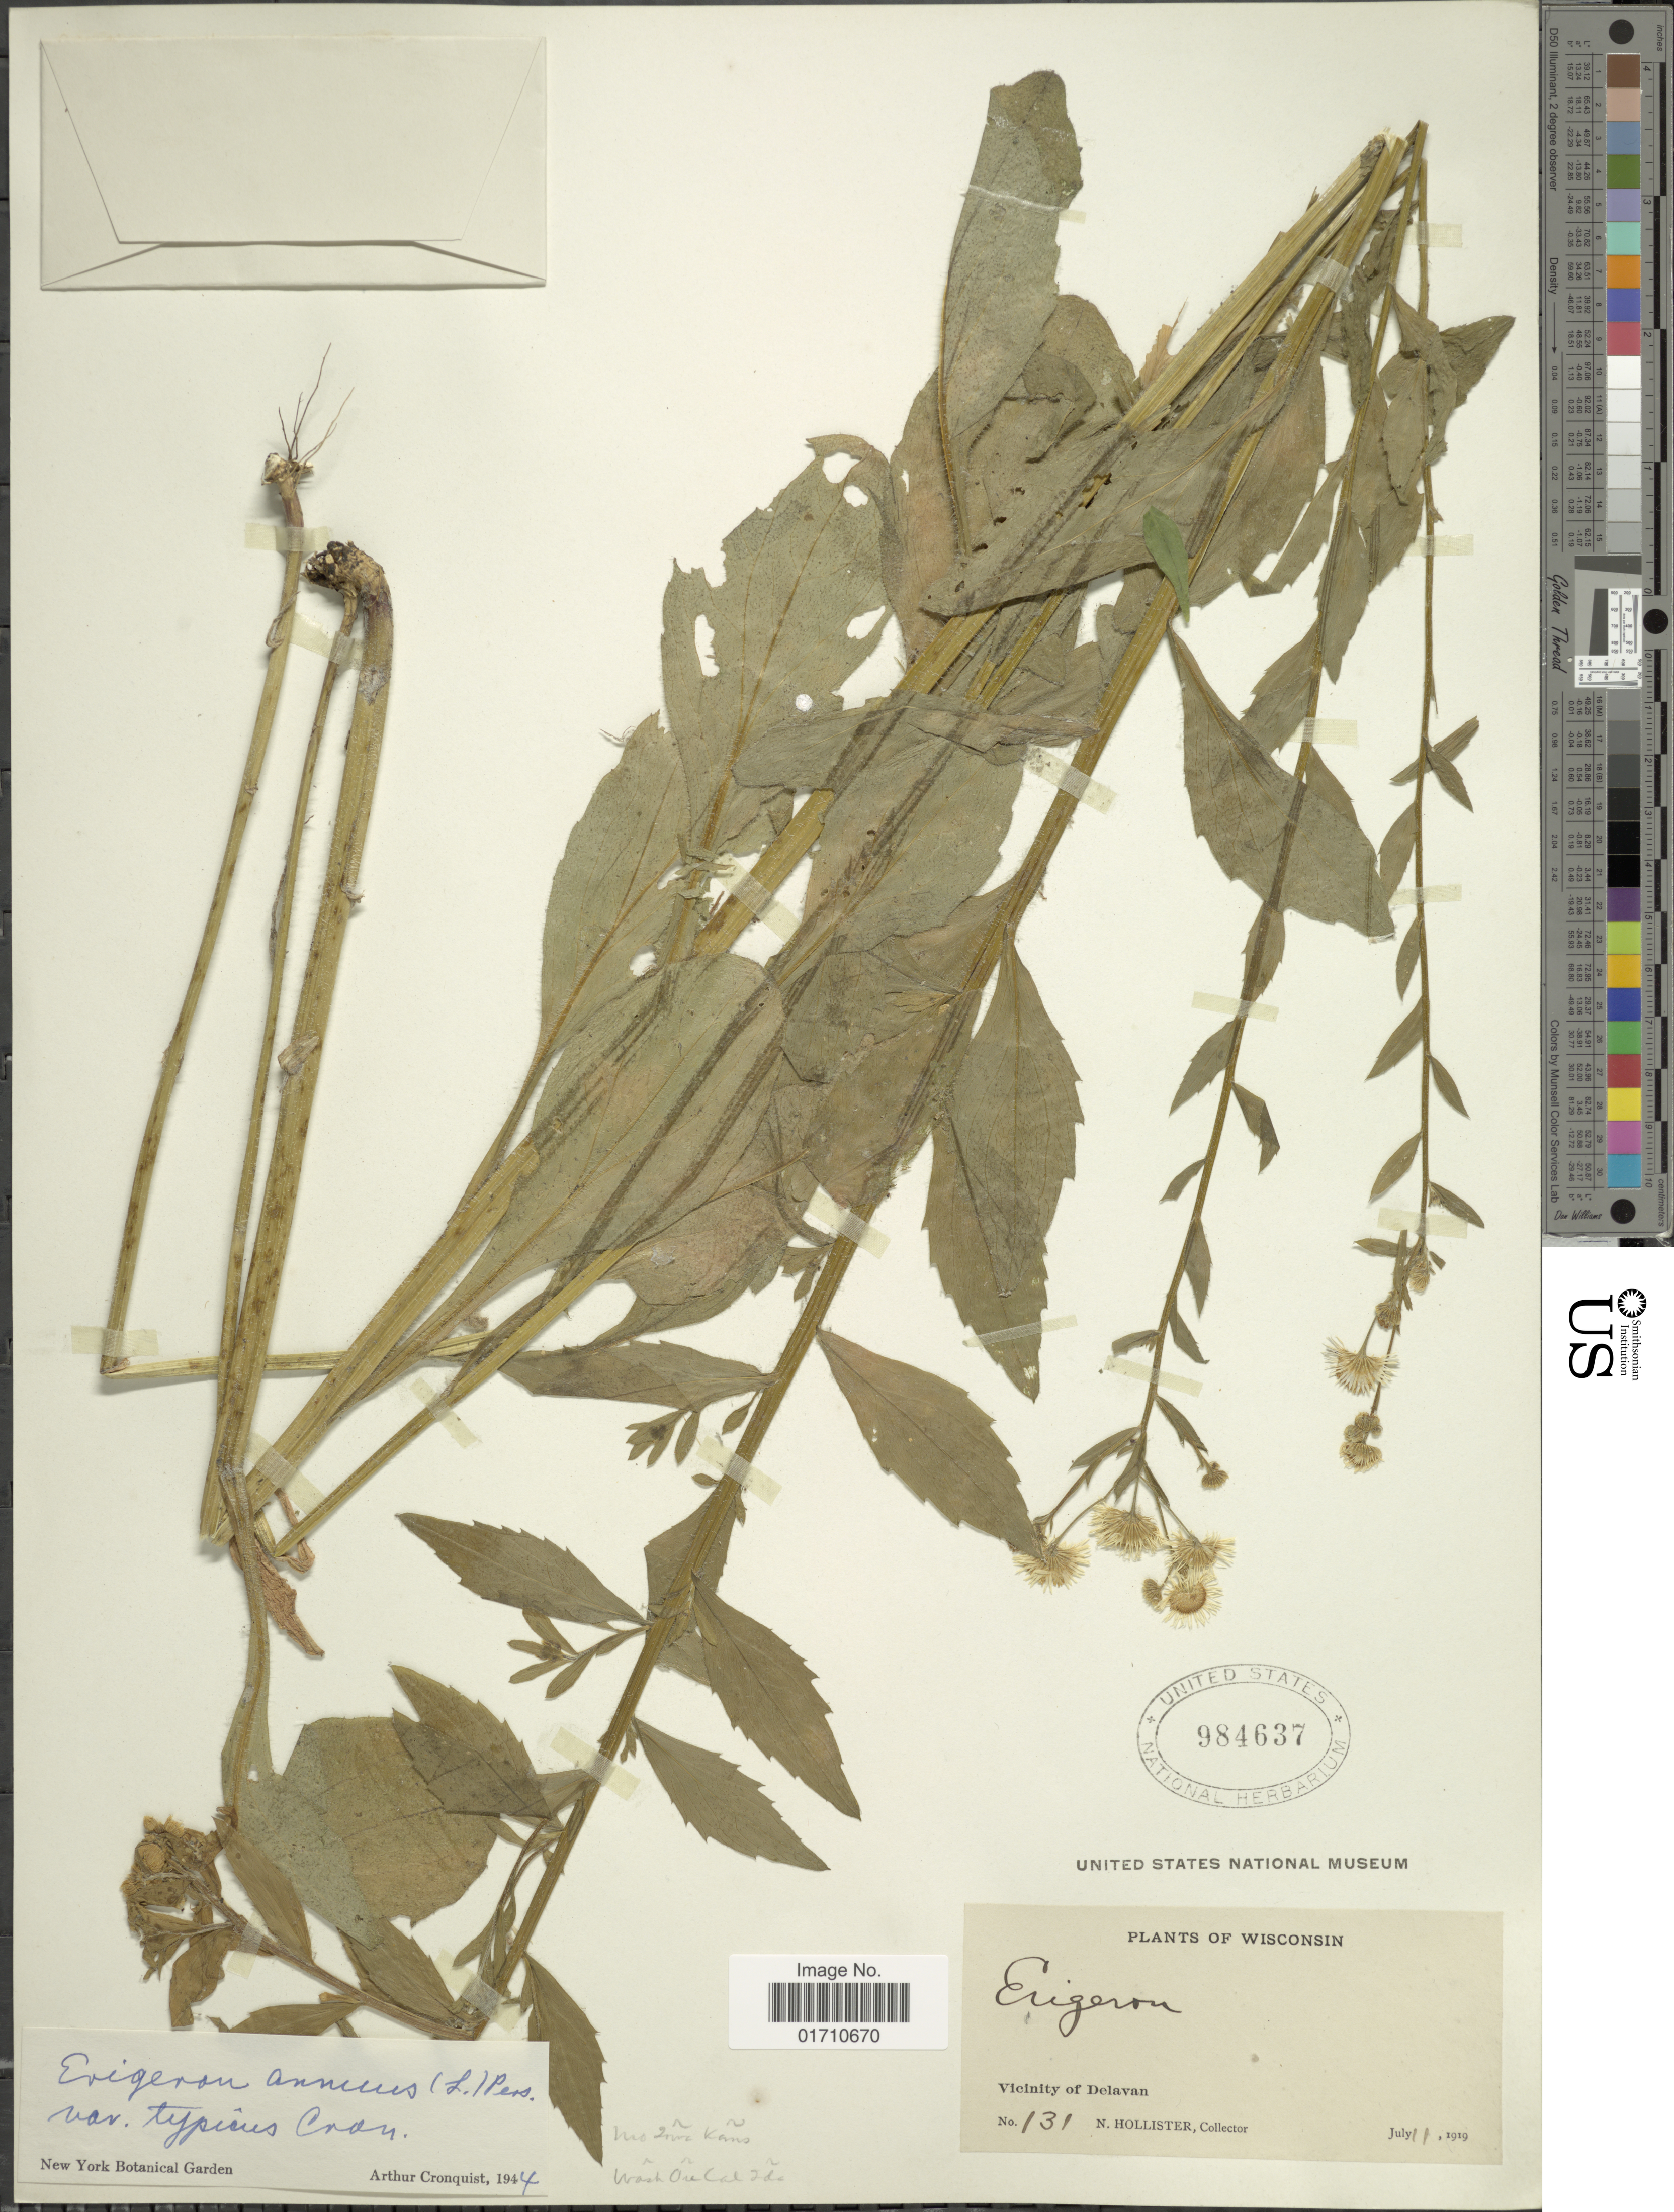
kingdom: Plantae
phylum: Tracheophyta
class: Magnoliopsida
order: Asterales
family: Asteraceae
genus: Erigeron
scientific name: Erigeron annuus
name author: (L.) Pers.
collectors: N. Hollister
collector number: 131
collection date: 1919-07-11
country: United States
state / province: Wisconsin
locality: Vicinity of Delavan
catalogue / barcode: US 984637